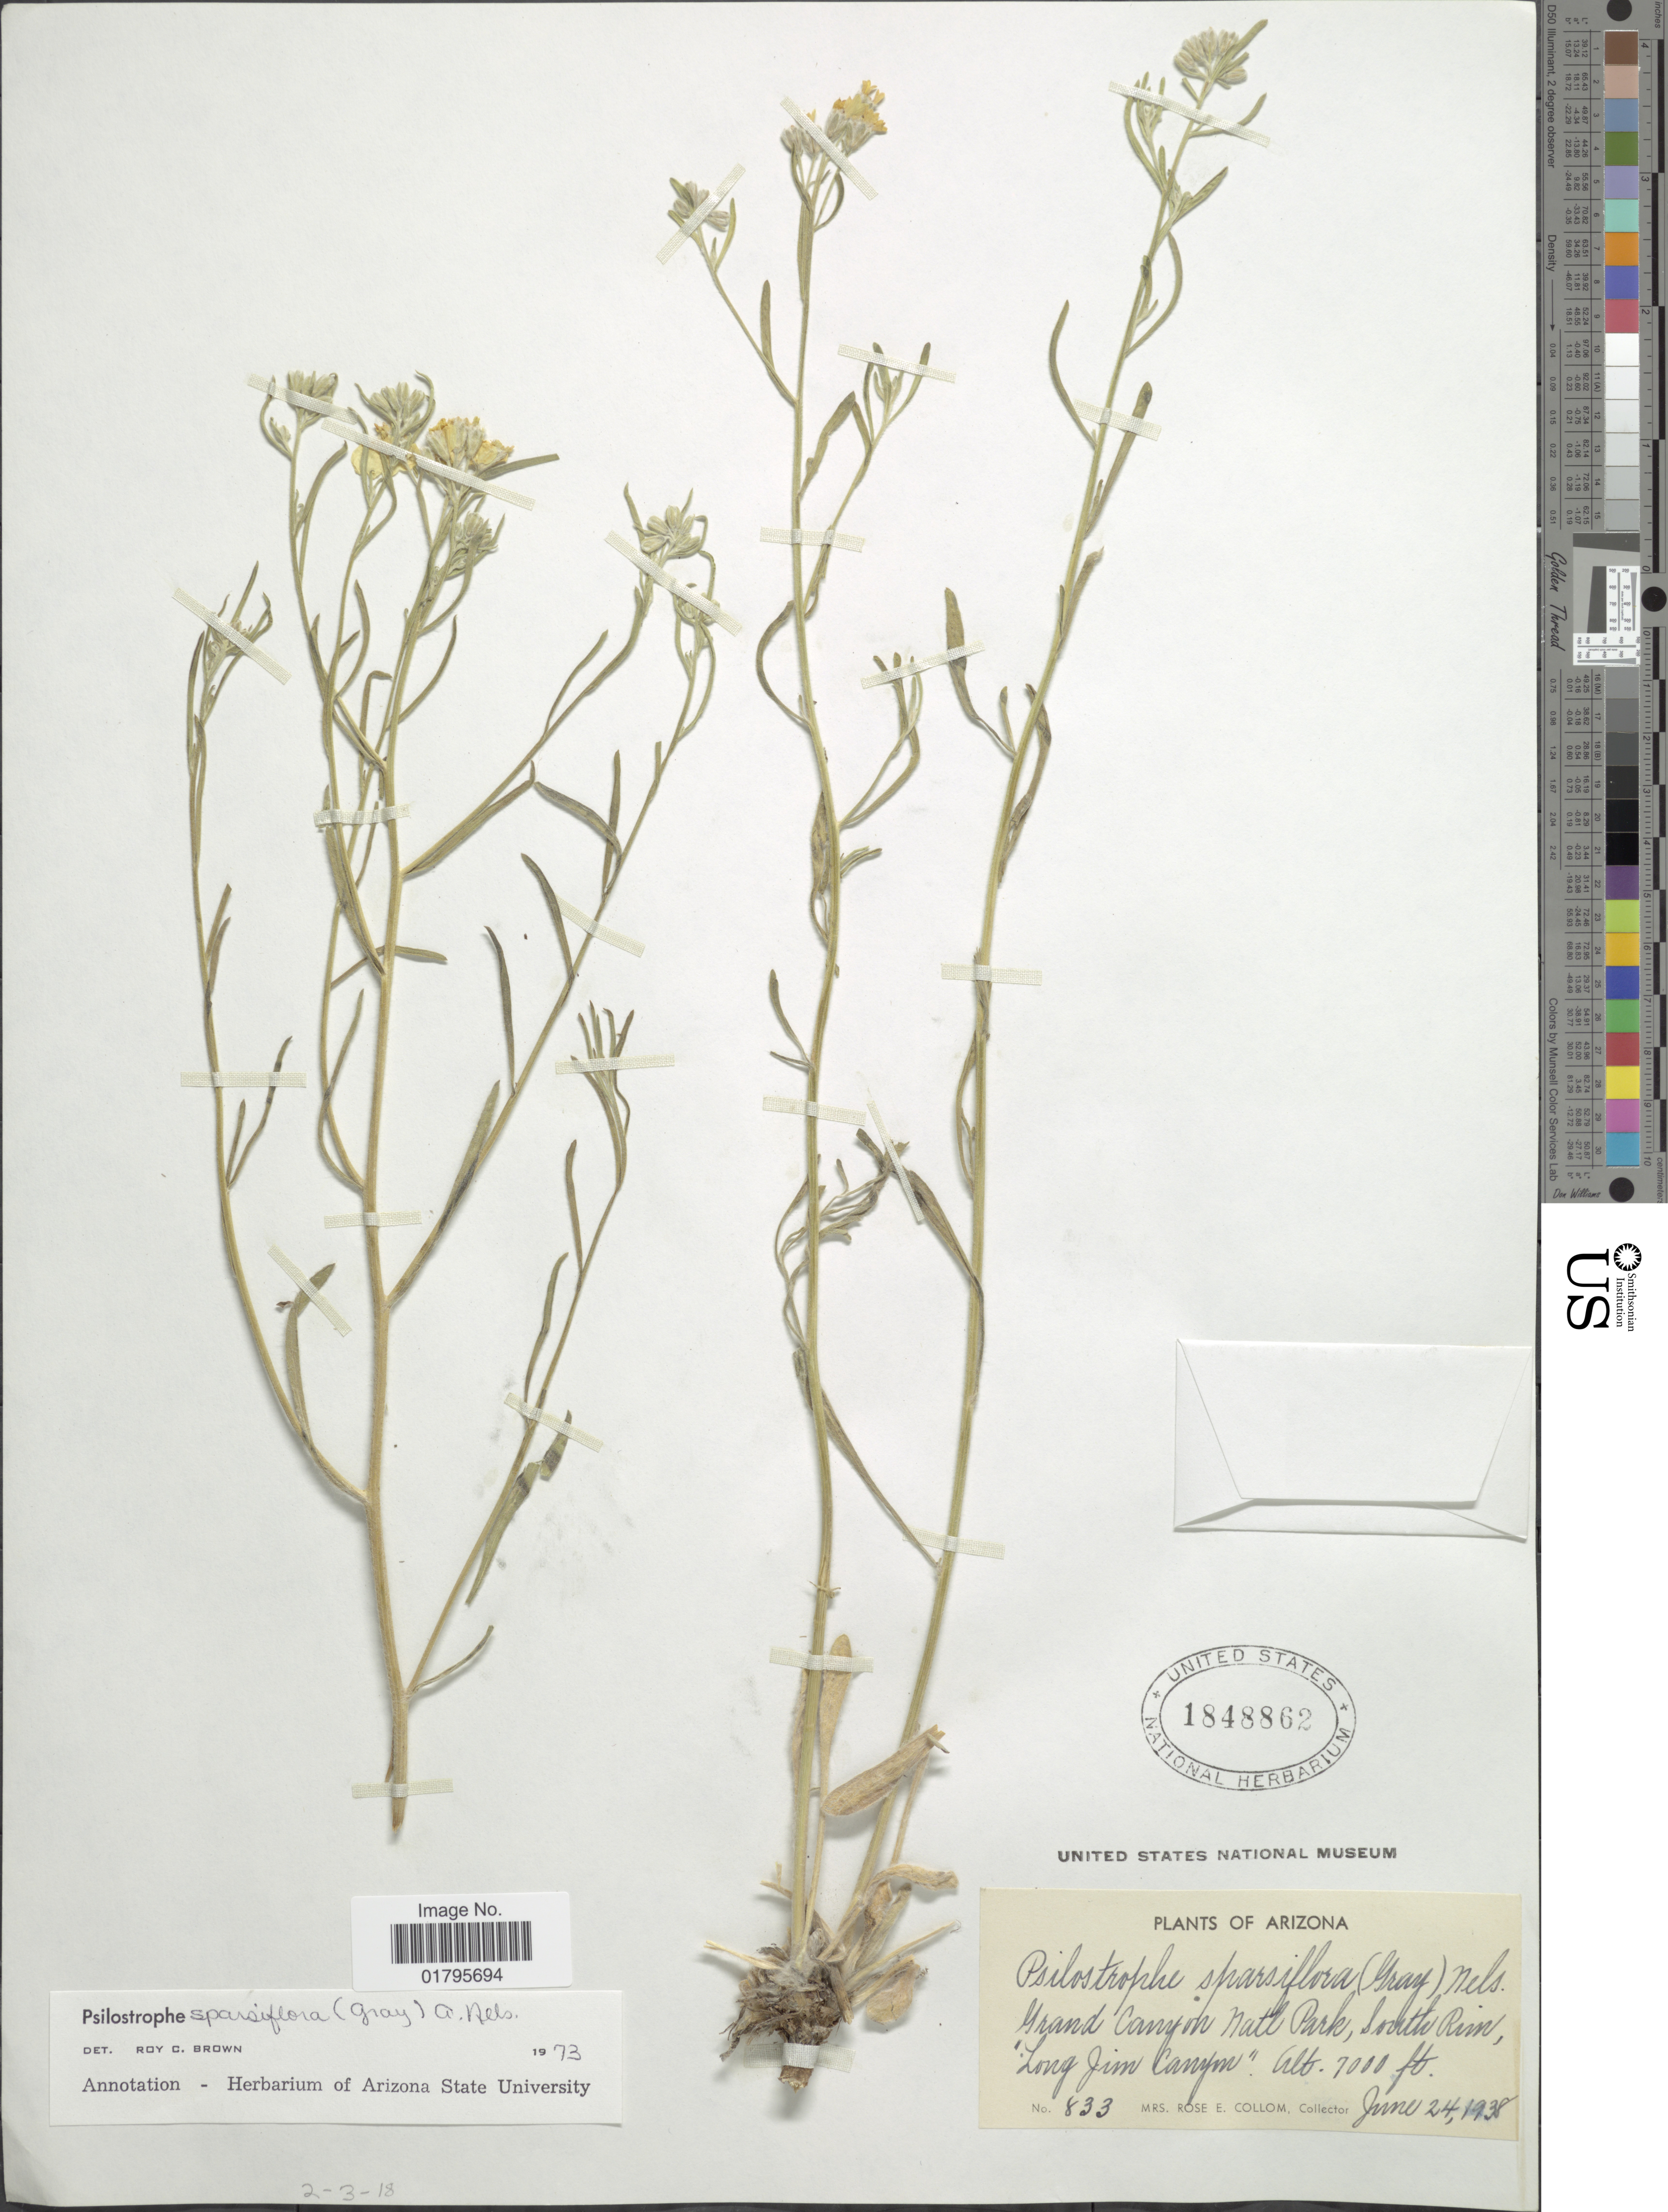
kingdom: Plantae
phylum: Tracheophyta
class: Magnoliopsida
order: Asterales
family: Asteraceae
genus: Psilostrophe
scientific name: Psilostrophe sparsiflora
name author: (A. Gray) A. Nelson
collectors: R. E. Collom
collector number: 833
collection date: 1938-06-24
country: United States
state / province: Arizona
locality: Grand Canyon Natl. Park, South Rim, "Long Jim Canyon"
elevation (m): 2134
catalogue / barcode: US 1848862